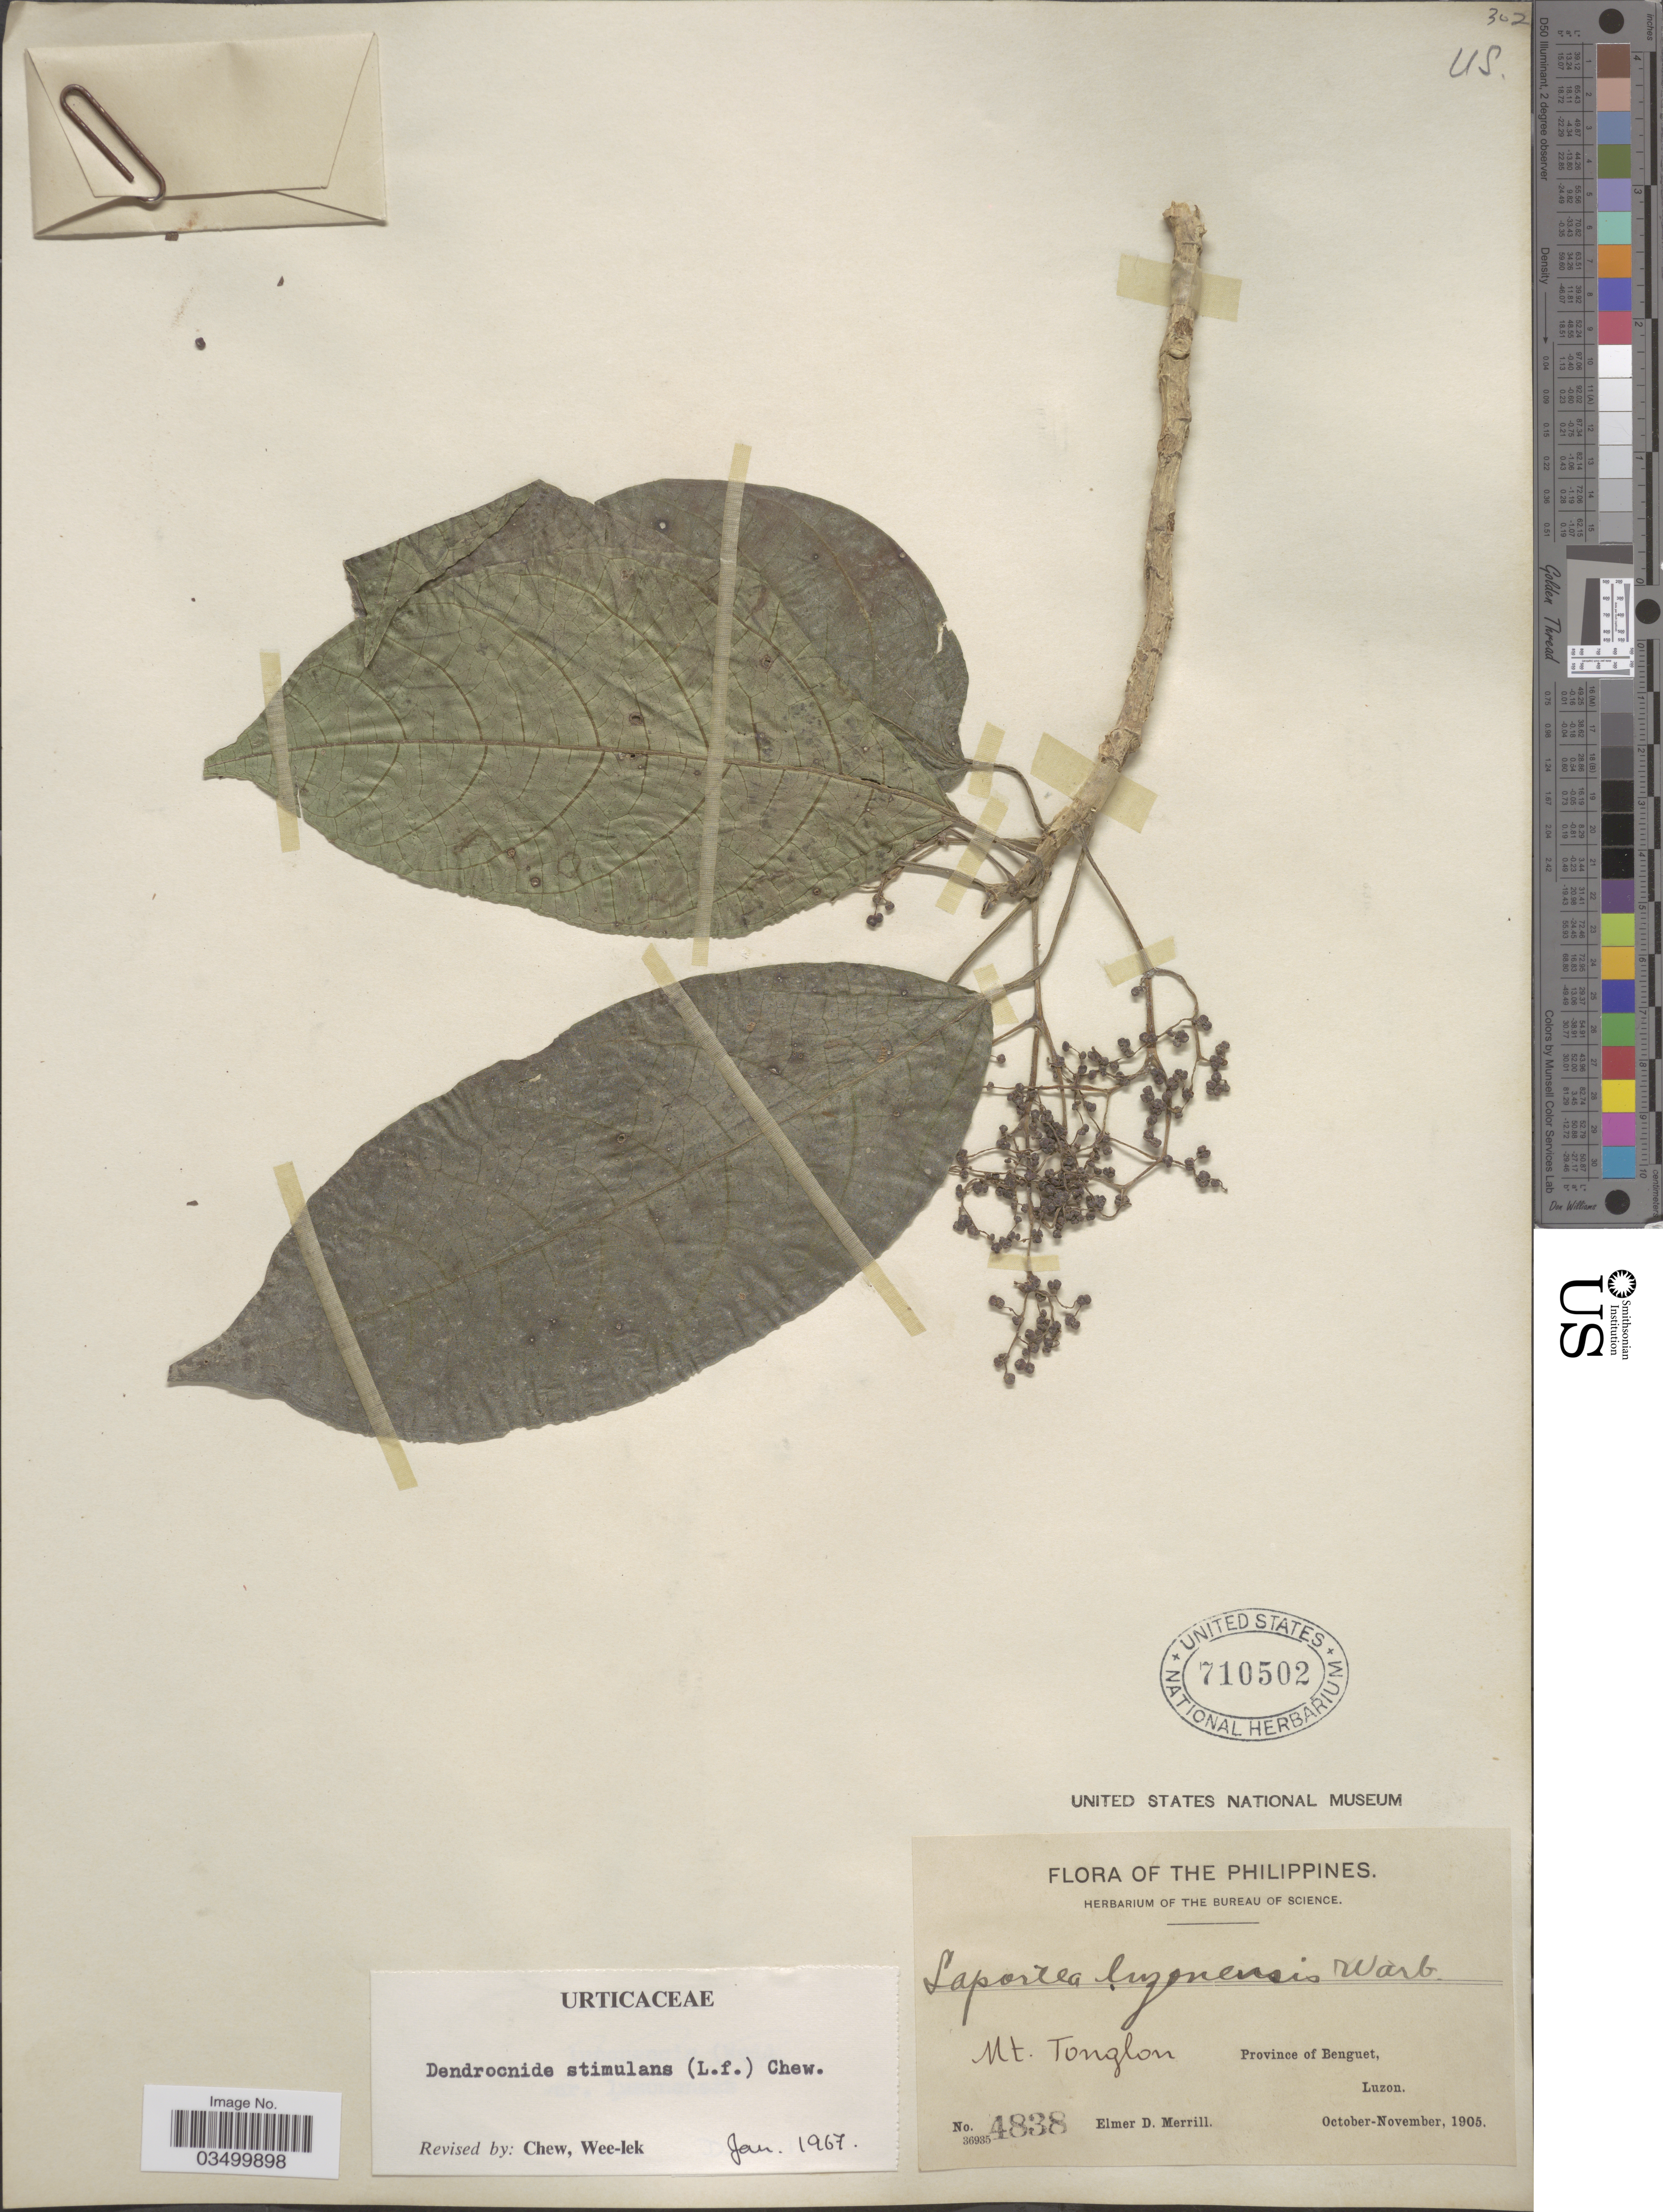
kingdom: Plantae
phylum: Tracheophyta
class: Magnoliopsida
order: Rosales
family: Urticaceae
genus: Dendrocnide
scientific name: Dendrocnide stimulans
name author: (L. f.) Chew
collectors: E. D. Merrill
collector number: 4838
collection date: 1905-10/1905-11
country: Philippines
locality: The Philippines. Mt. Tonglon. Province of Benguet, Luzon.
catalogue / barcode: US 710502